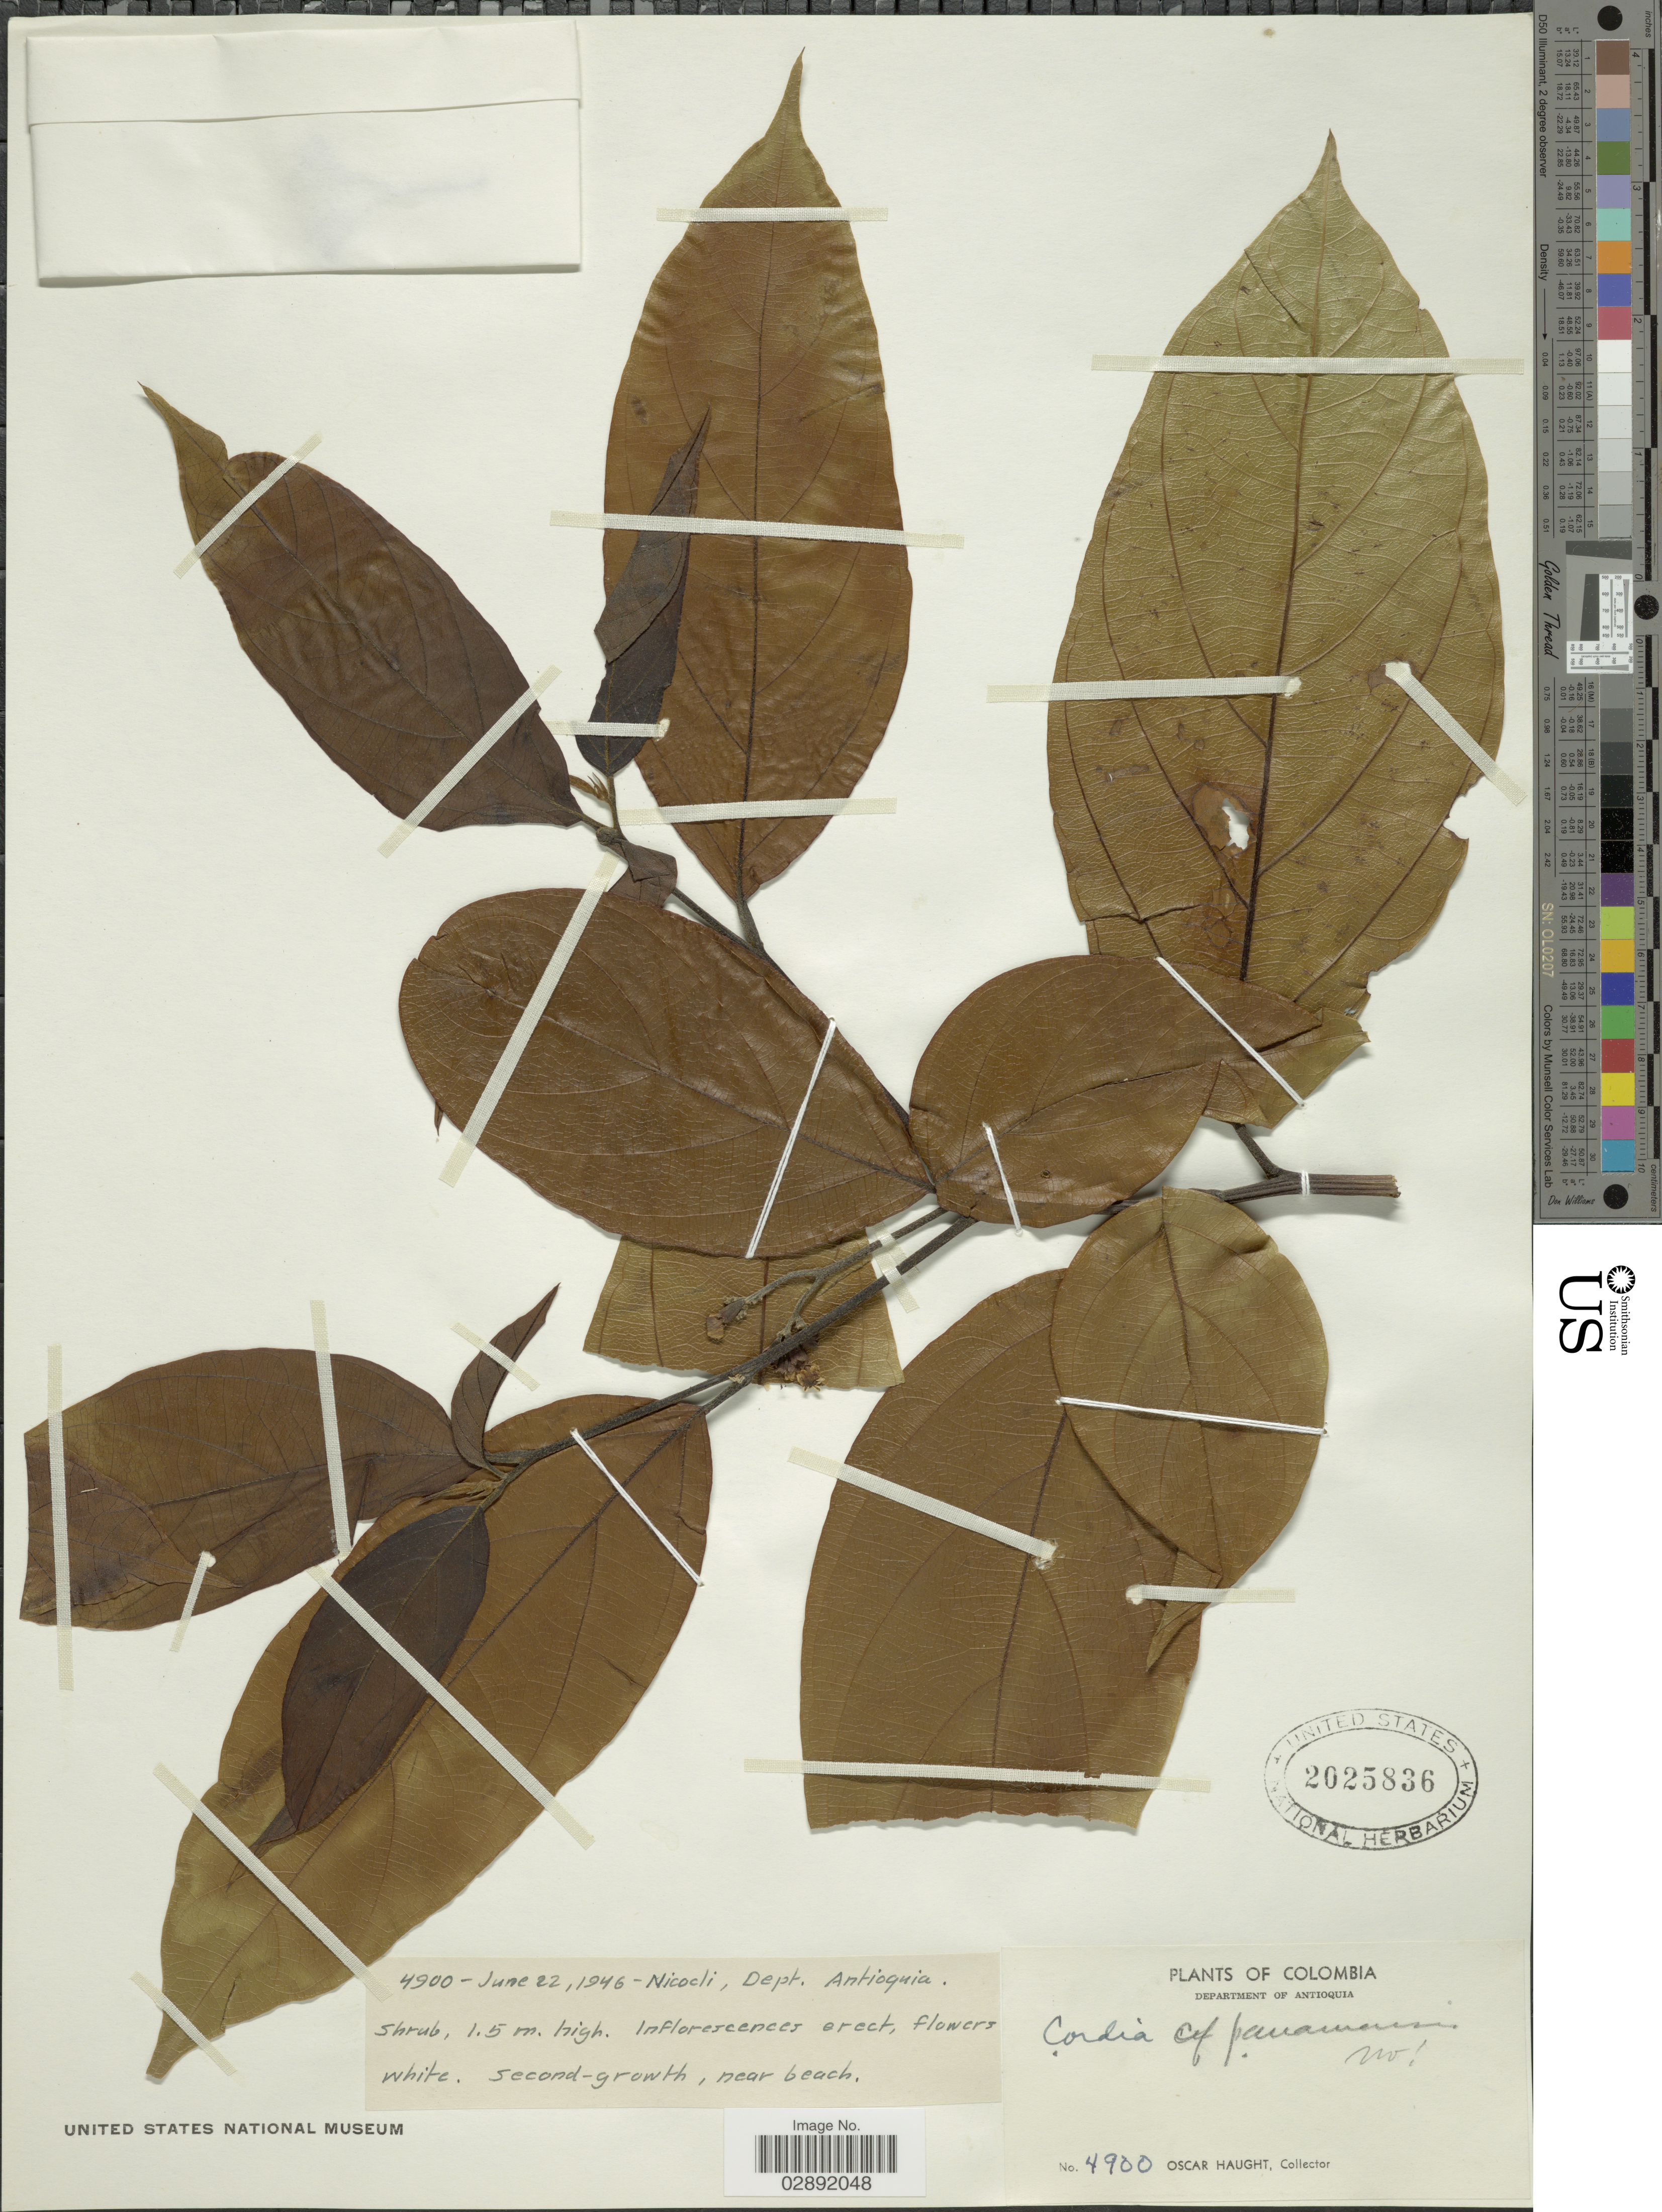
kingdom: Plantae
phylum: Tracheophyta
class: Magnoliopsida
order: Boraginales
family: Cordiaceae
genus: Cordia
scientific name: Cordia sp.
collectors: O. L. Haught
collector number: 4900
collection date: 1946-06-22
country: Colombia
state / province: Antioquia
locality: Department of Antioquia, Nicocli.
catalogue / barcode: US 2025836